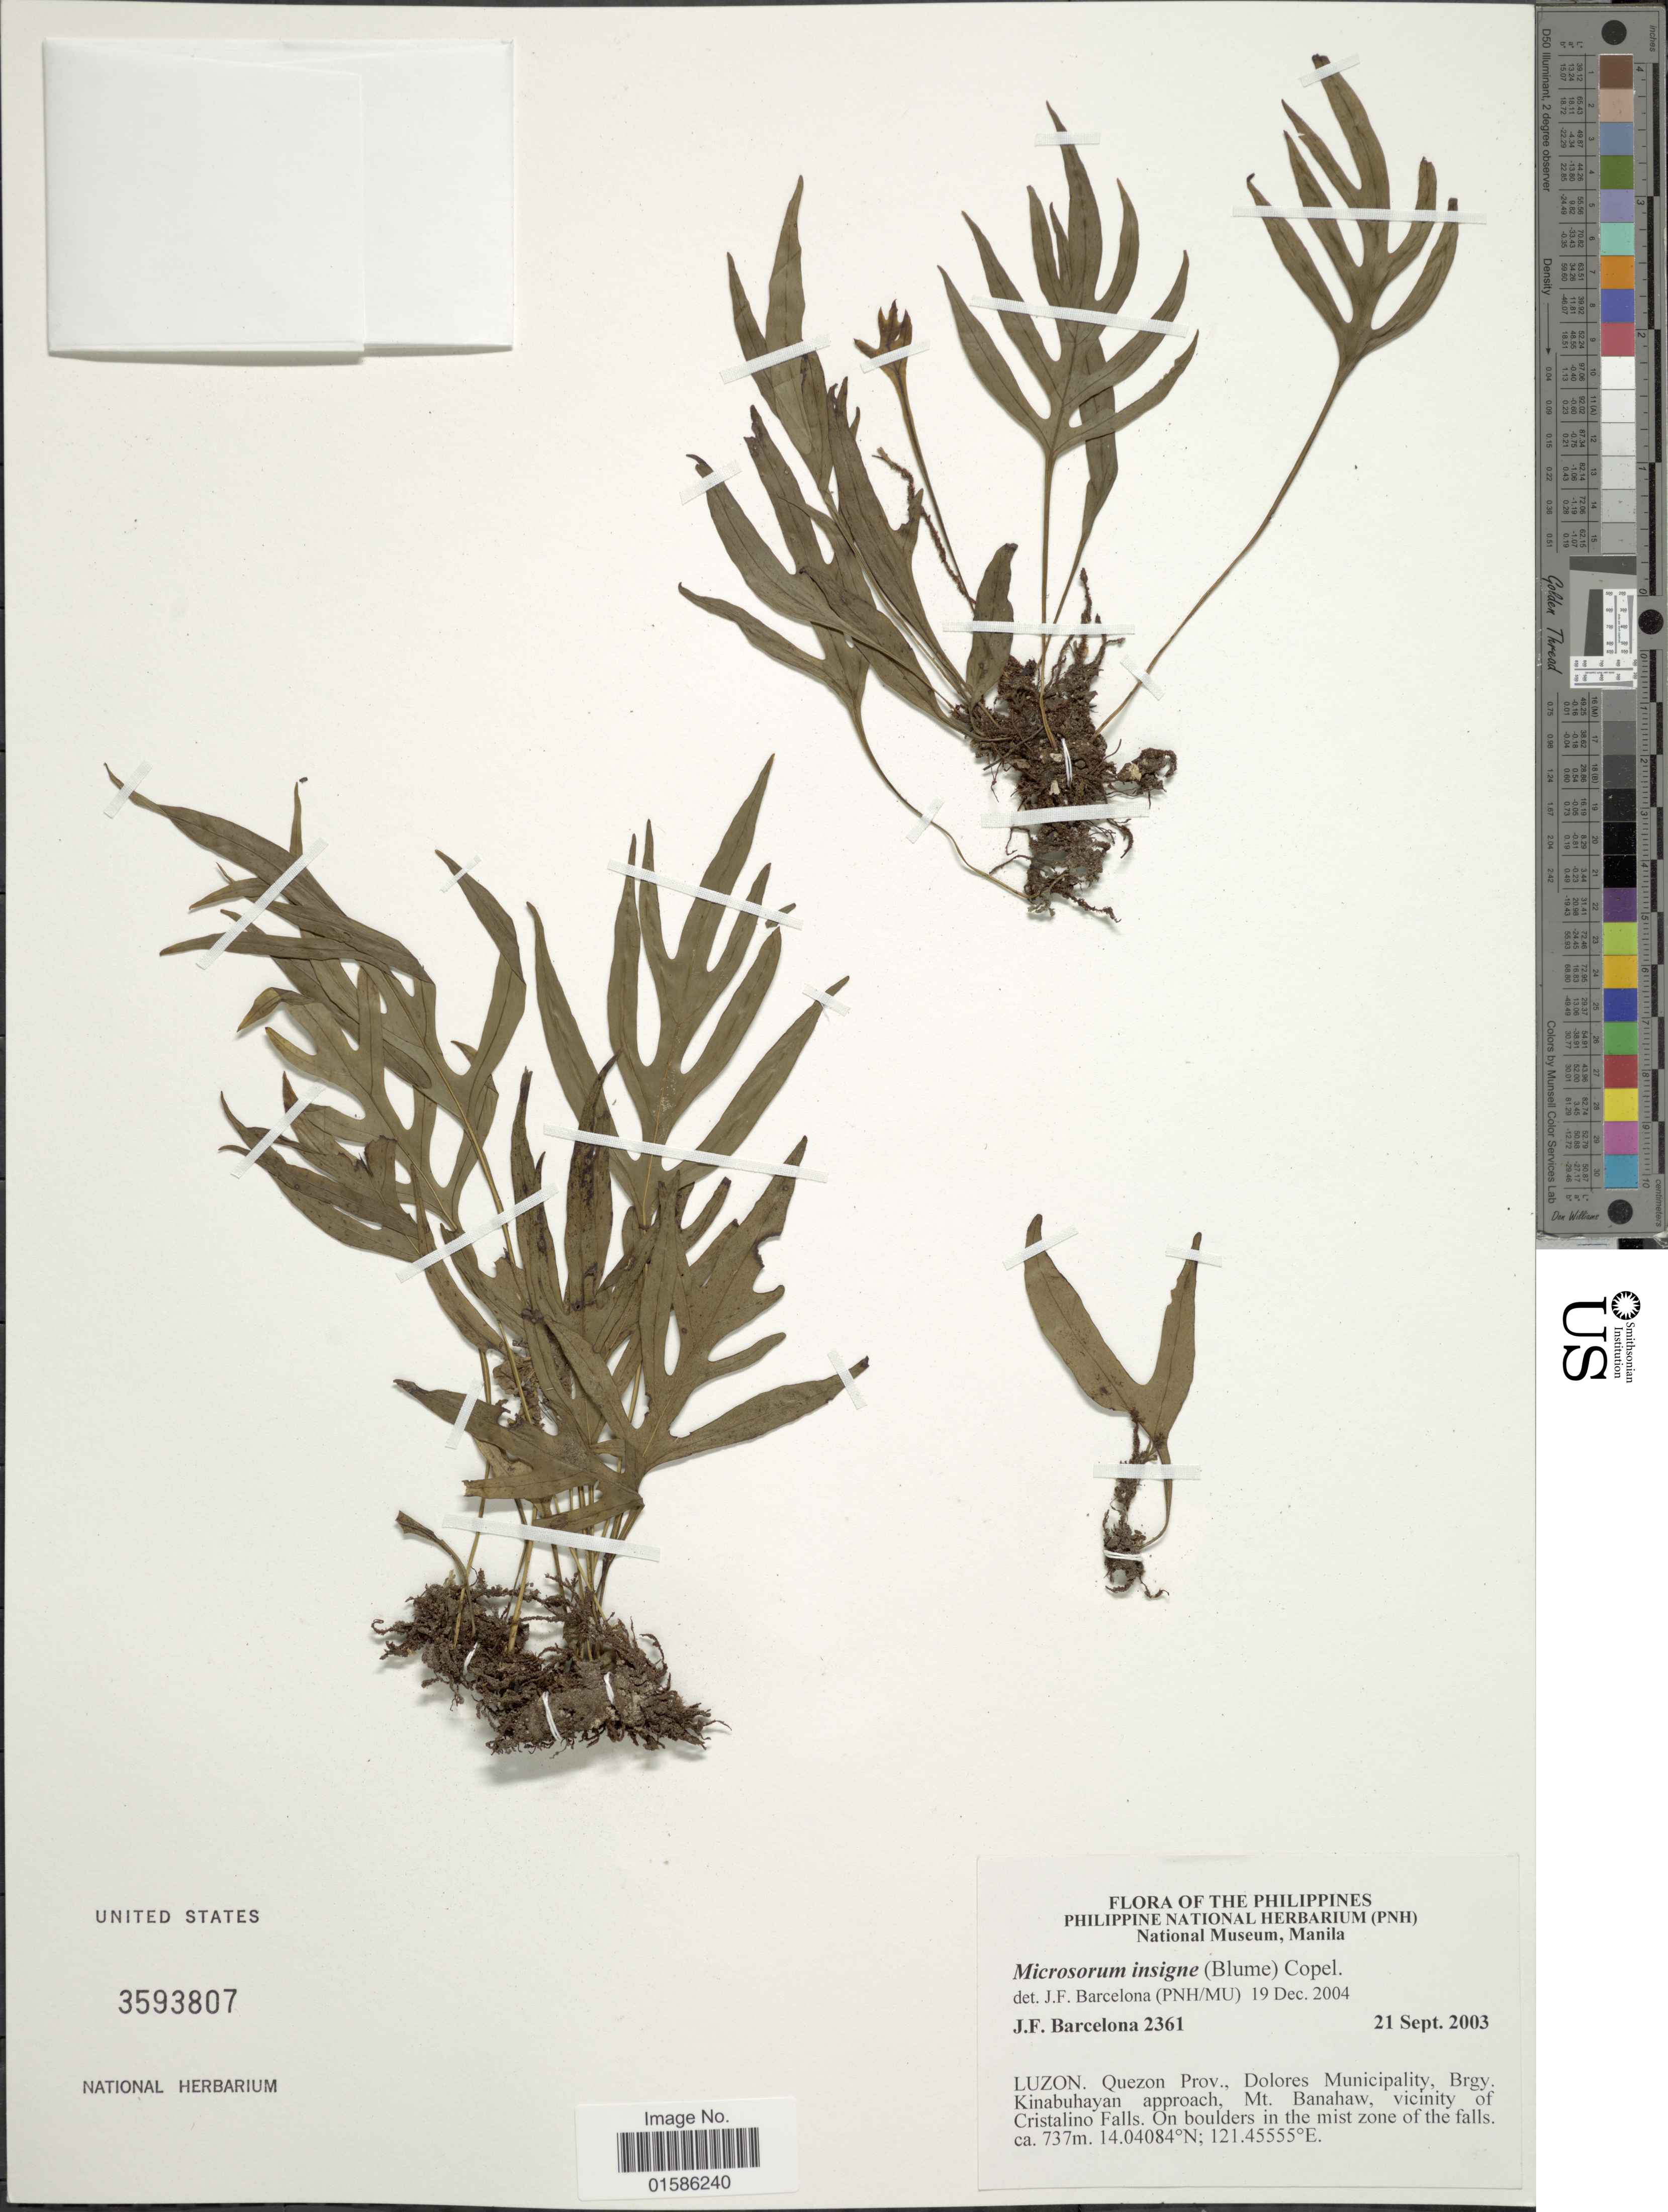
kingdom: Plantae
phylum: Tracheophyta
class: Polypodiopsida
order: Polypodiales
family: Polypodiaceae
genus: Microsorum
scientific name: Microsorum insigne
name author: (Blume) Copel.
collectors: J. F. Barcelona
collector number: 2361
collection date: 2003-09-21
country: Philippines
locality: Luzon. Quezon Prov., Dolores Municiplaity, Brhy. Kinabuhayan approach, Mt Banahaw, vicinity of Cristalino Falls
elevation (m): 737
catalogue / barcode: US 3593807